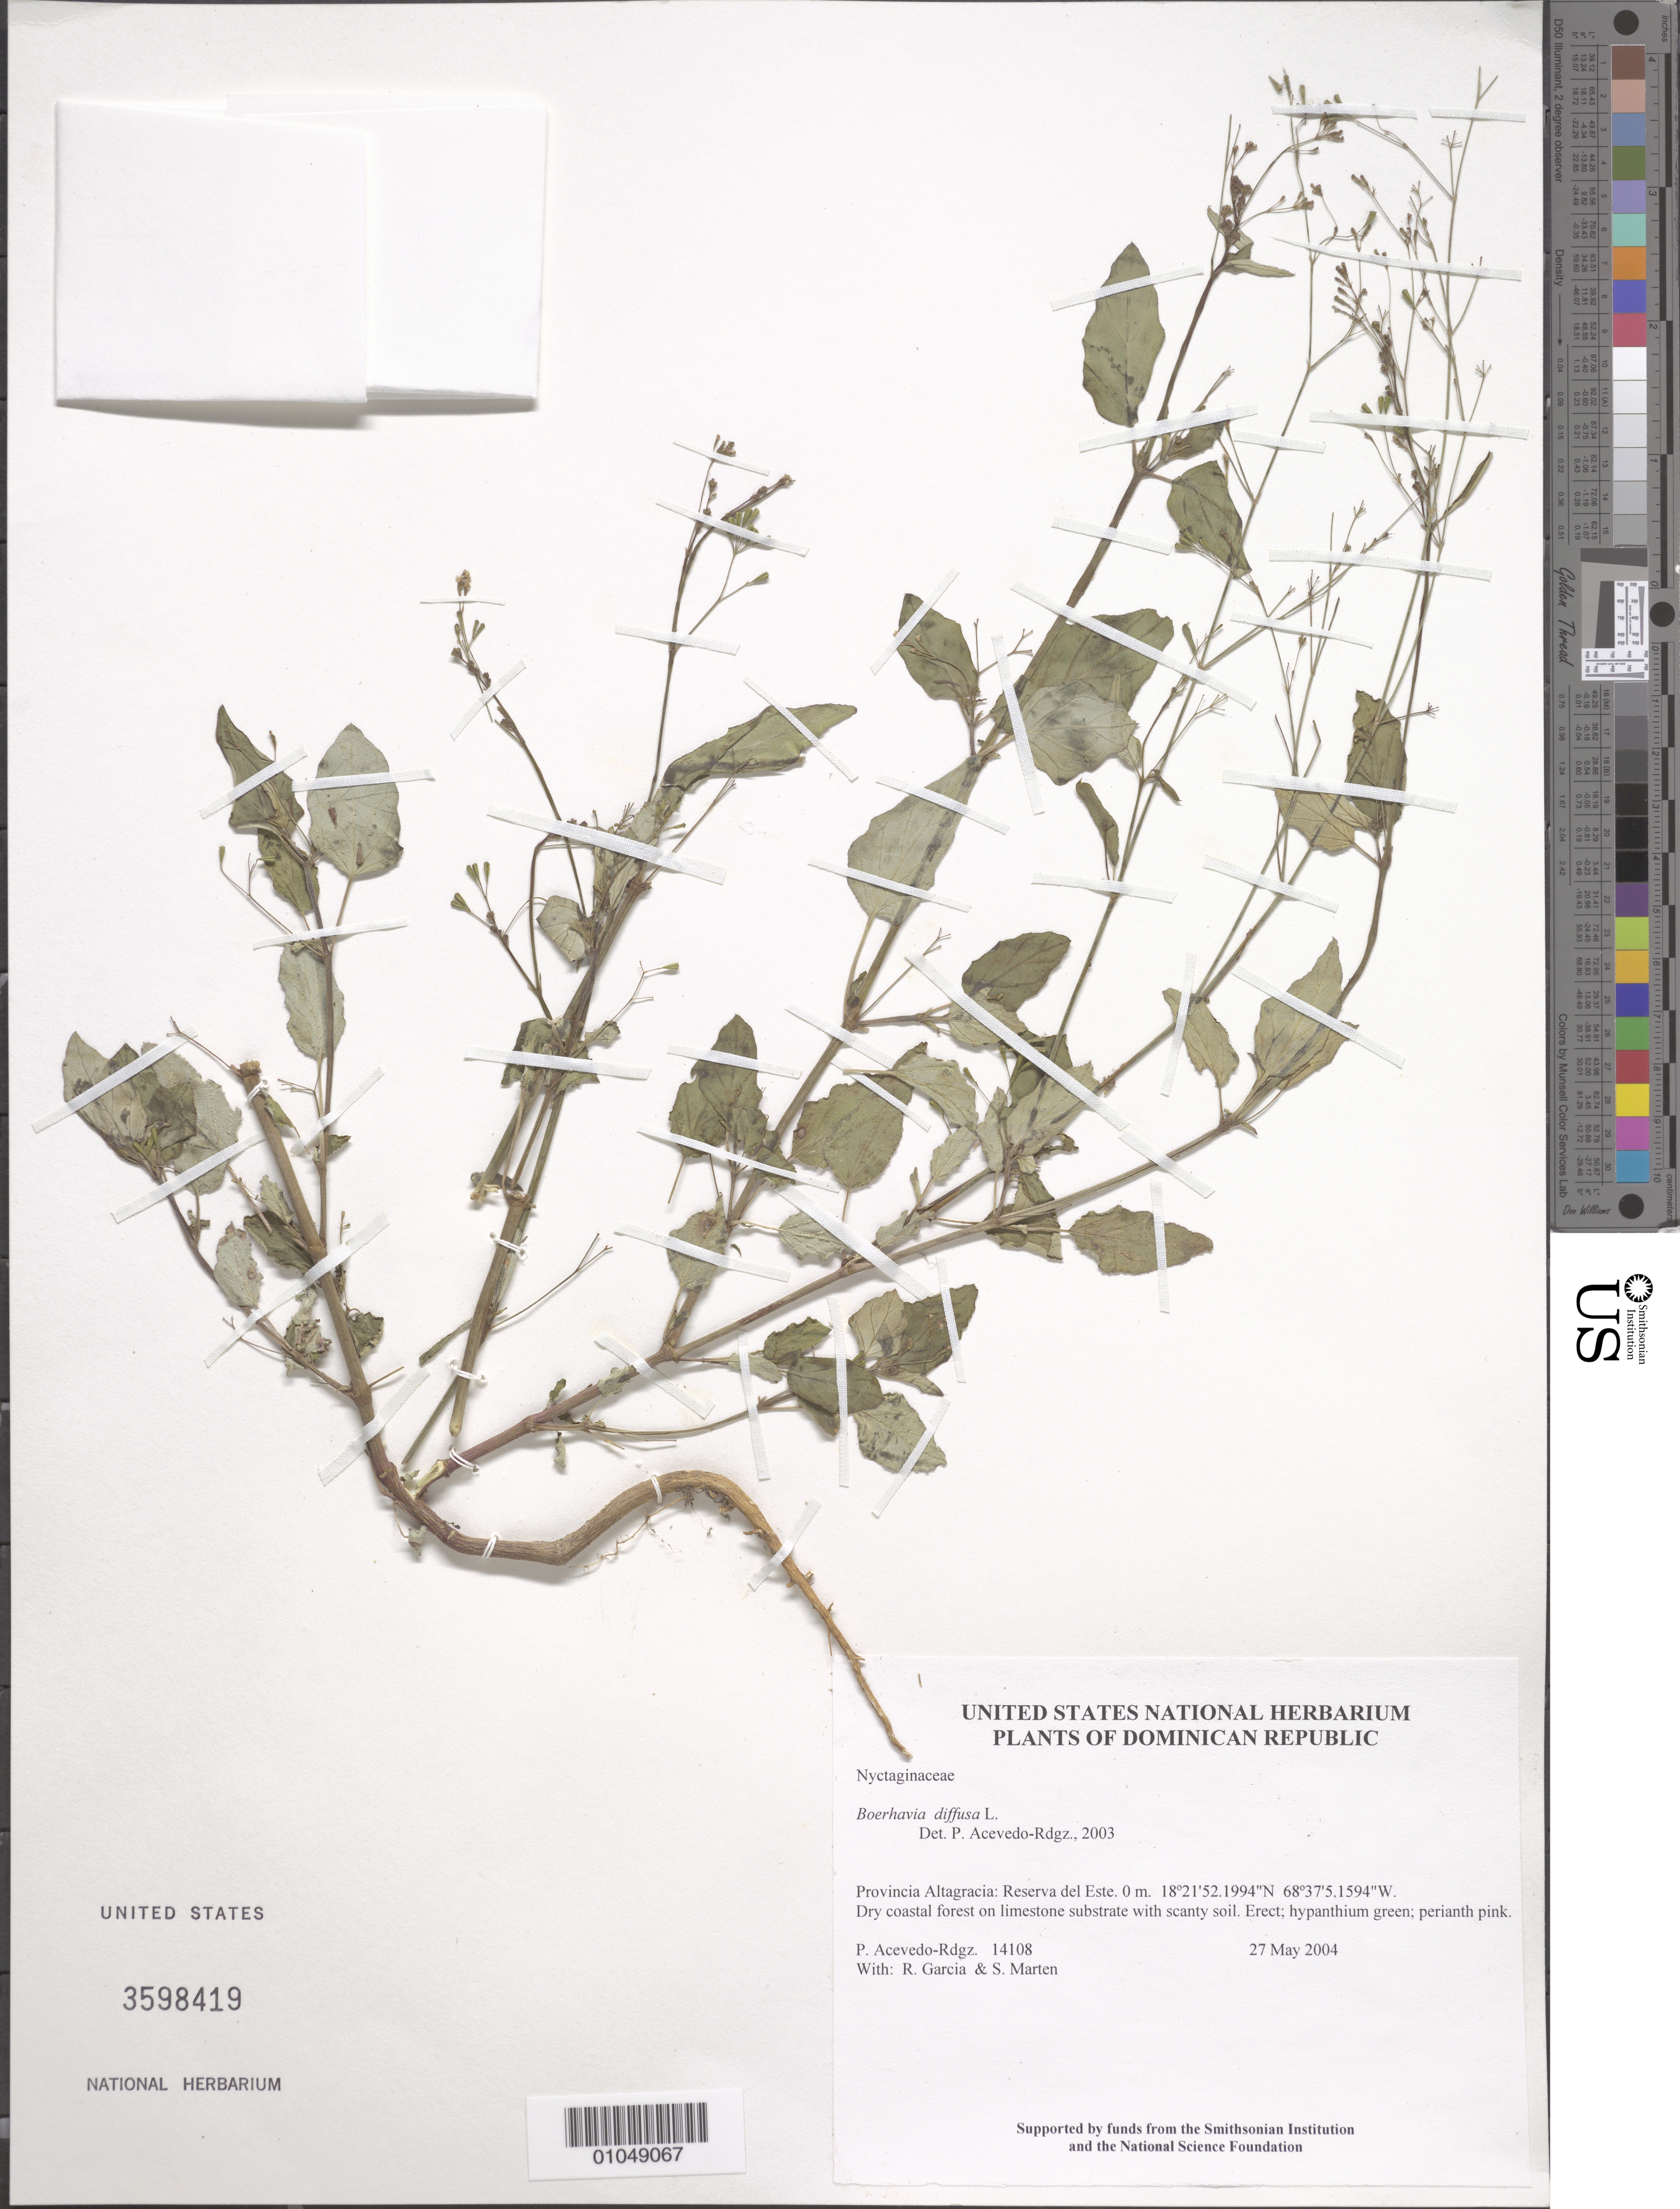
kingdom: Plantae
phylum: Tracheophyta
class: Magnoliopsida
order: Caryophyllales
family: Nyctaginaceae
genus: Boerhavia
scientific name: Boerhavia diffusa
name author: L.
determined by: Acevedo-Rodríguez, P., (BOT), Smithsonian Institution - National Museum of Natural History (UNITED STATES)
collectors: P. Acevedo-Rodr., R. G. García & S. Marten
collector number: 14108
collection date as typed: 27 May 2004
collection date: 2004-05-27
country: Dominican Republic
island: Hispaniola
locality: Provincia Altagracia: Reserva del Este.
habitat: Dry coastal forest on limestone substrate with scanty soil.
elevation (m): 0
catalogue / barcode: US 3598419